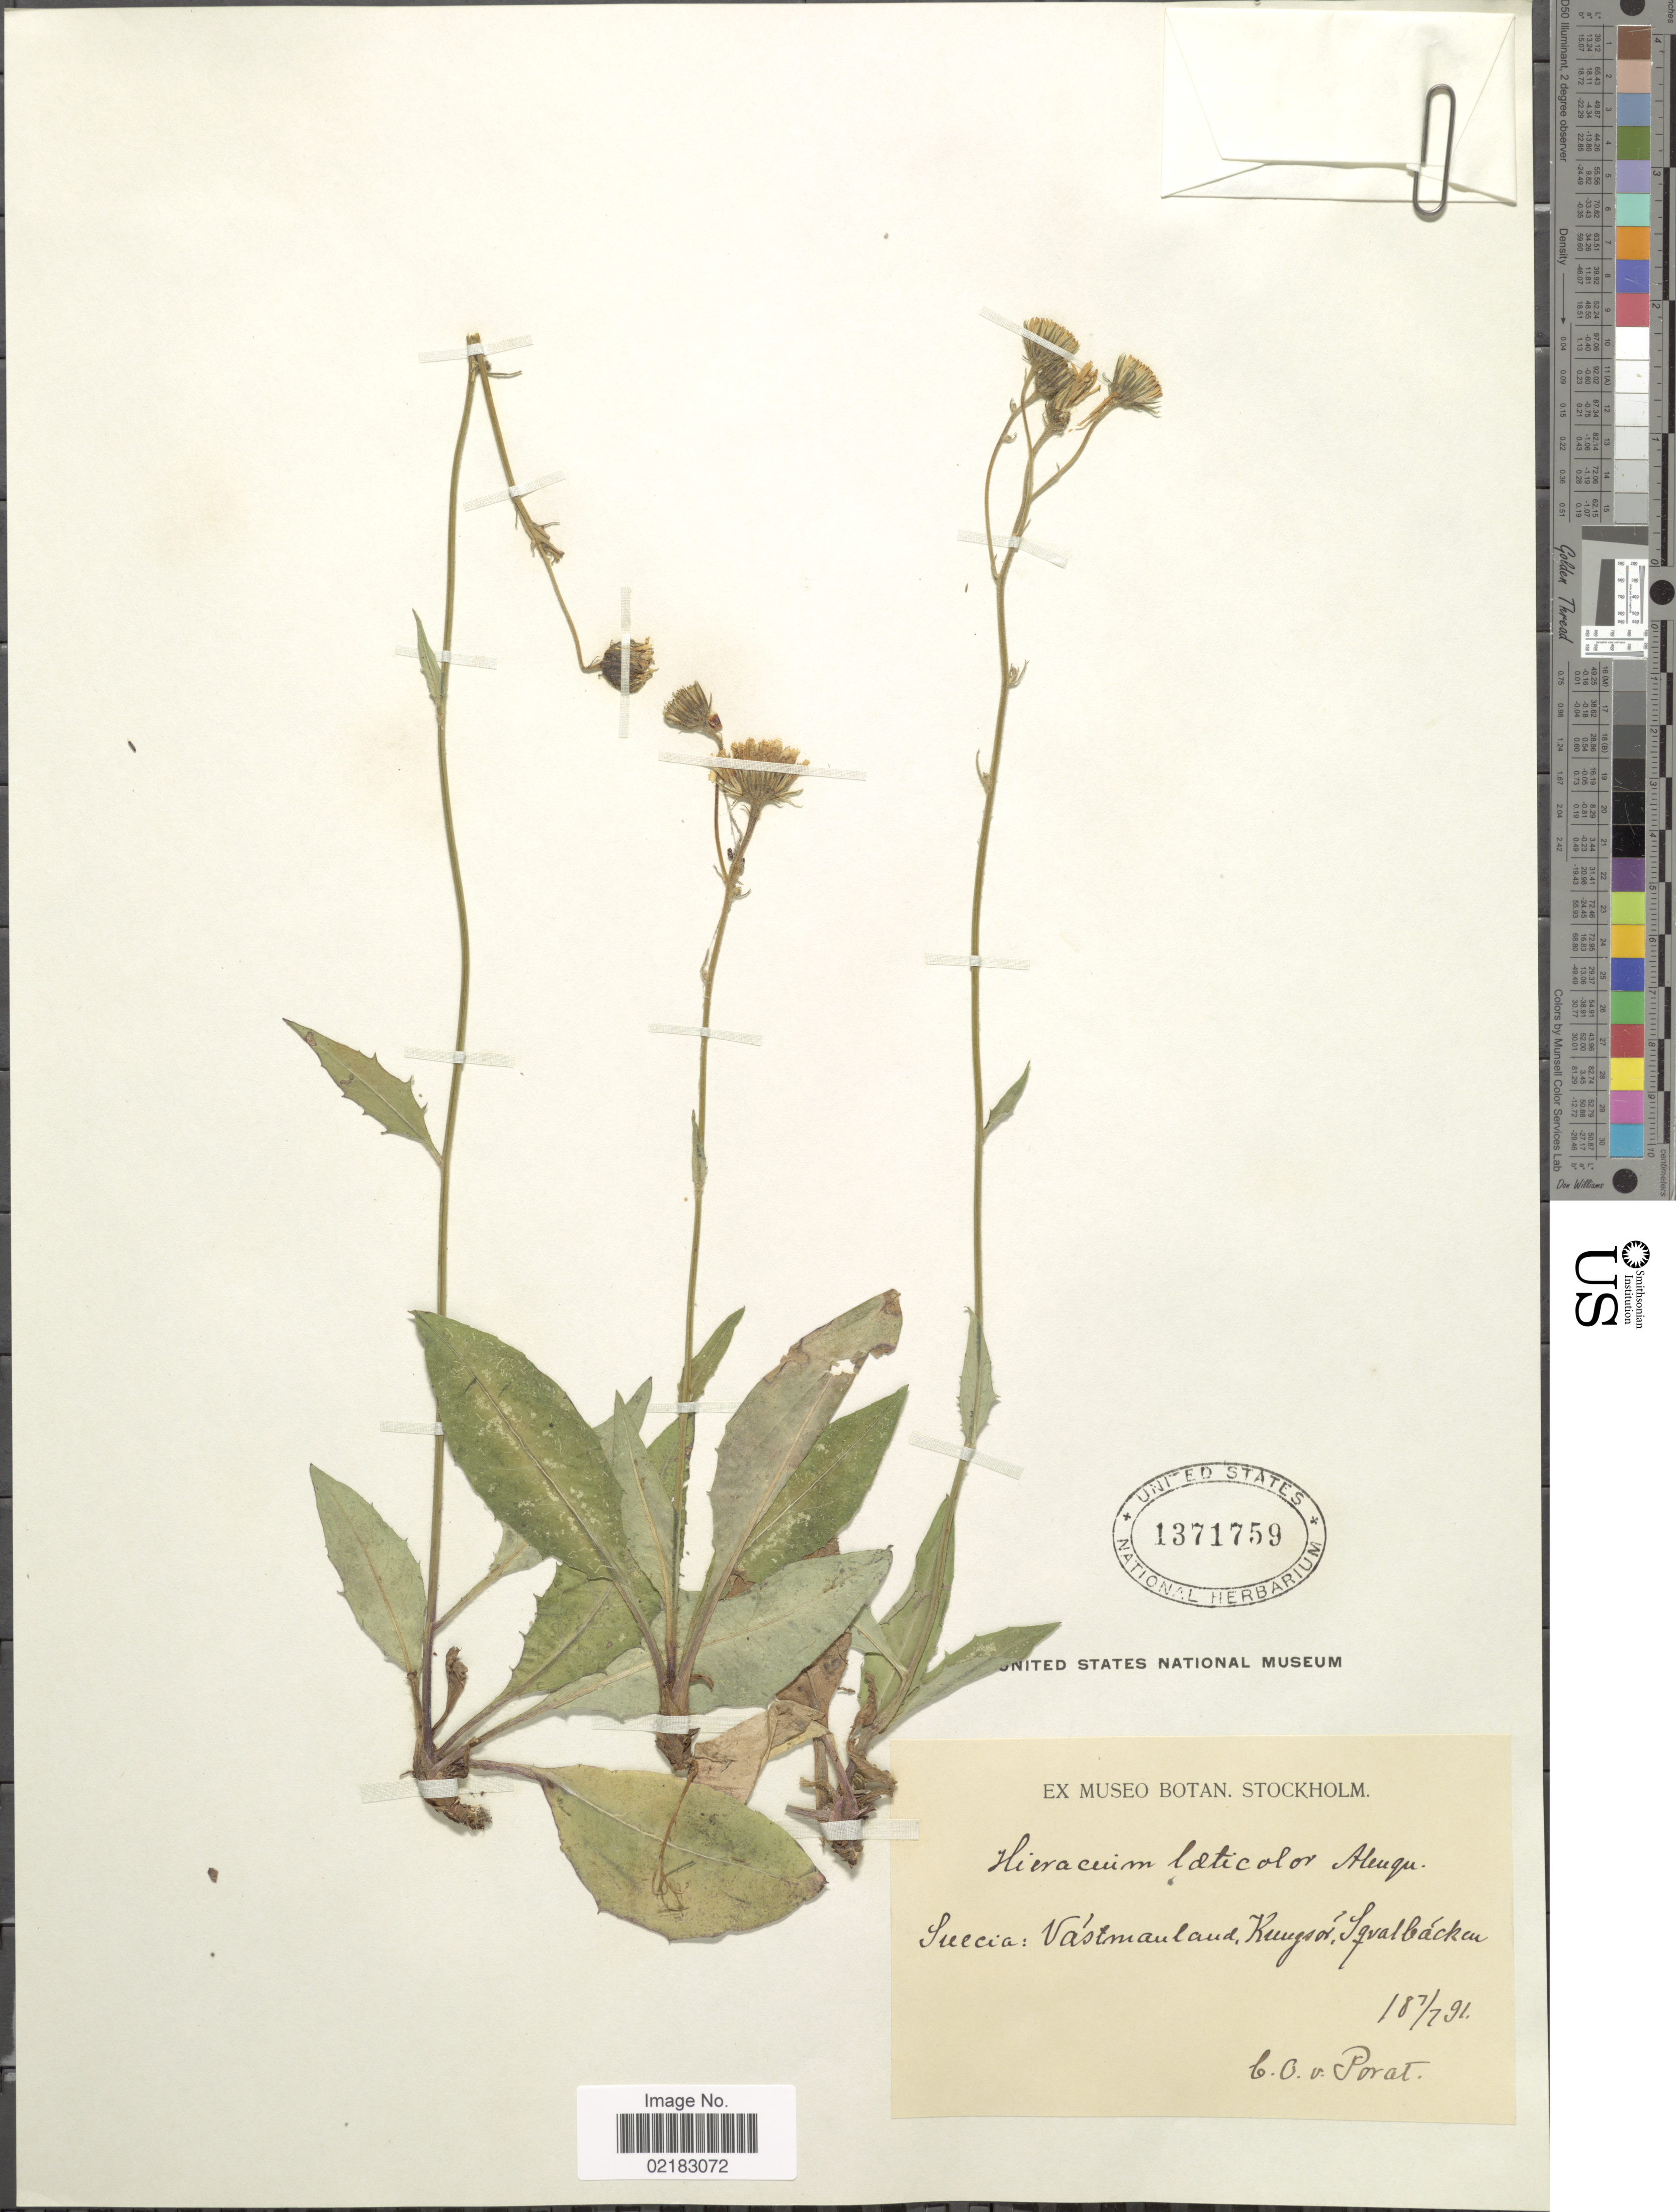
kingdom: Plantae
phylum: Tracheophyta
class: Magnoliopsida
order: Asterales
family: Asteraceae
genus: Hieracium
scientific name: Hieracium caesium subsp. laeticolor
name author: E.B. Almq.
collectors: C. Porat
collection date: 1891-07-07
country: Sweden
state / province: Vastmanland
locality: Vastmanland, Kungsor, Sqvalbacken [ = Skvalbacken]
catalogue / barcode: US 1371759